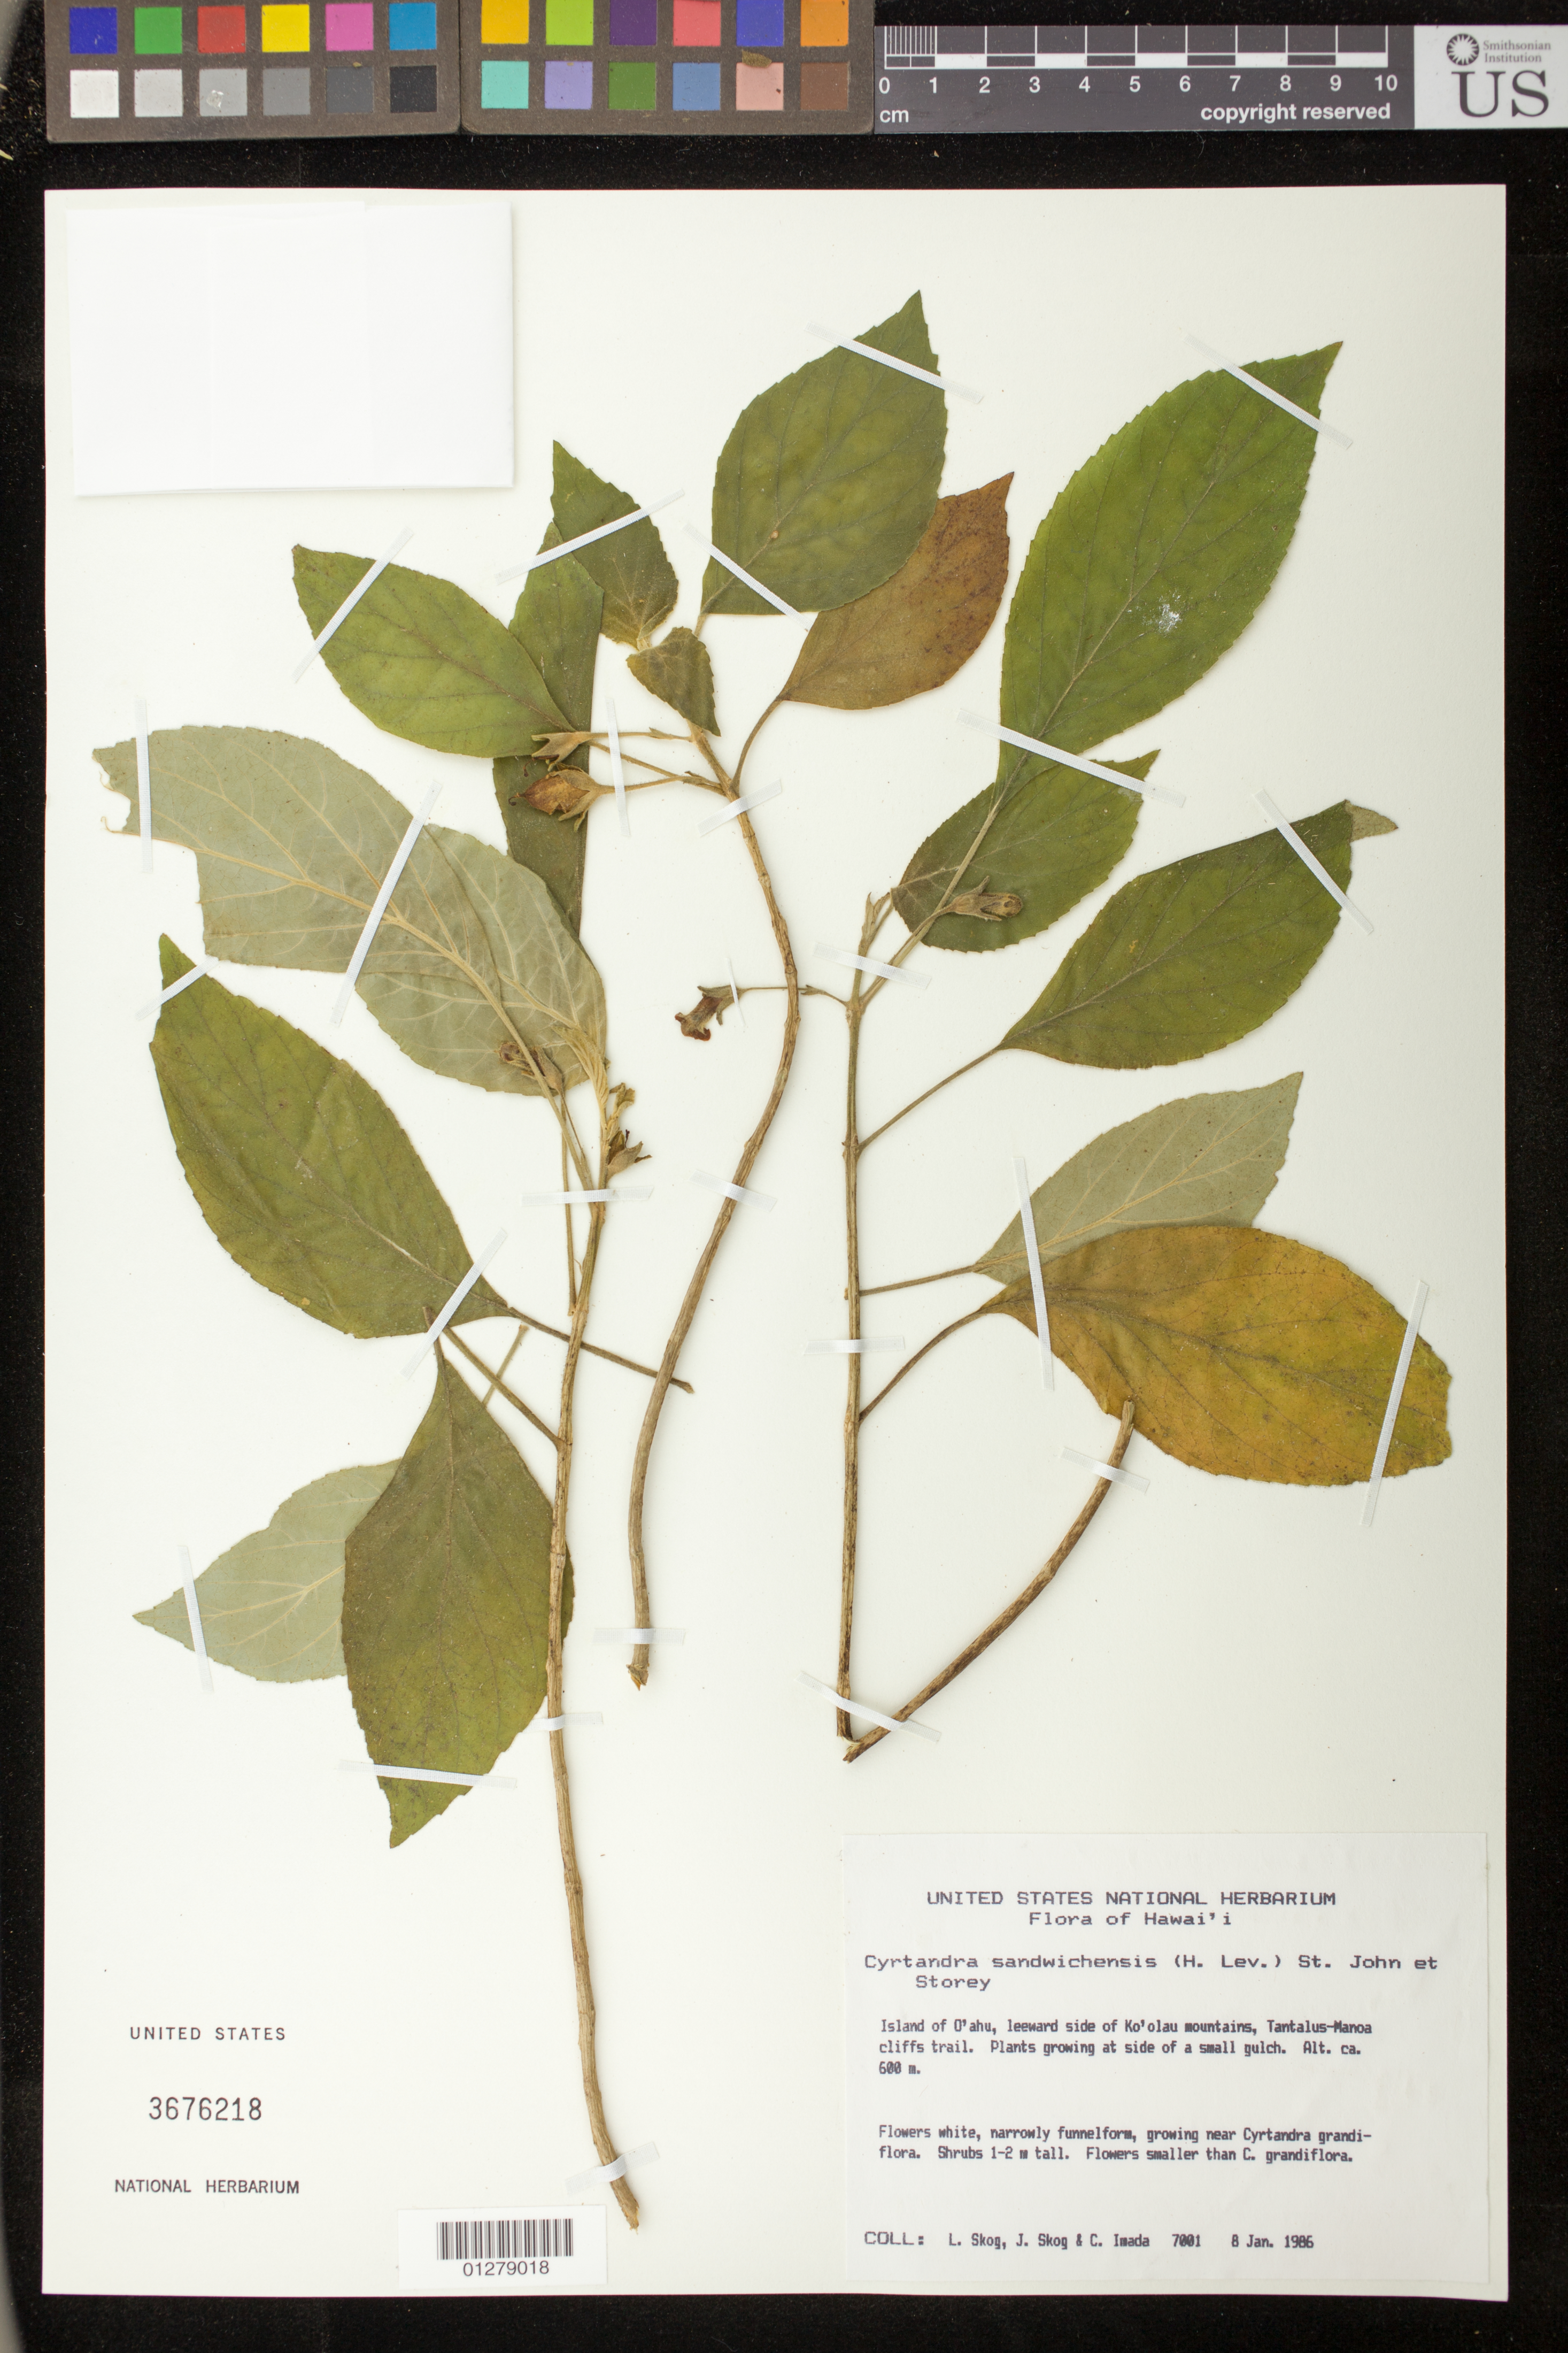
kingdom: Plantae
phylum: Tracheophyta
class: Magnoliopsida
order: Lamiales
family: Gesneriaceae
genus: Cyrtandra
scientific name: Cyrtandra sandwicensis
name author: (H. Lév.) H. St. John & Storey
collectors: L. E. Skog, J. E. Skog & C. Imada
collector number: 7001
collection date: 1986-01-08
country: United States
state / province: Hawaii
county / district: Honolulu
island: Oahu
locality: Leeward side of Ko'olau mountains, Tantalus-Manoa cliffs trail.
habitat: Side of small gulch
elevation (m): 600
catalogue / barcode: US 3676218